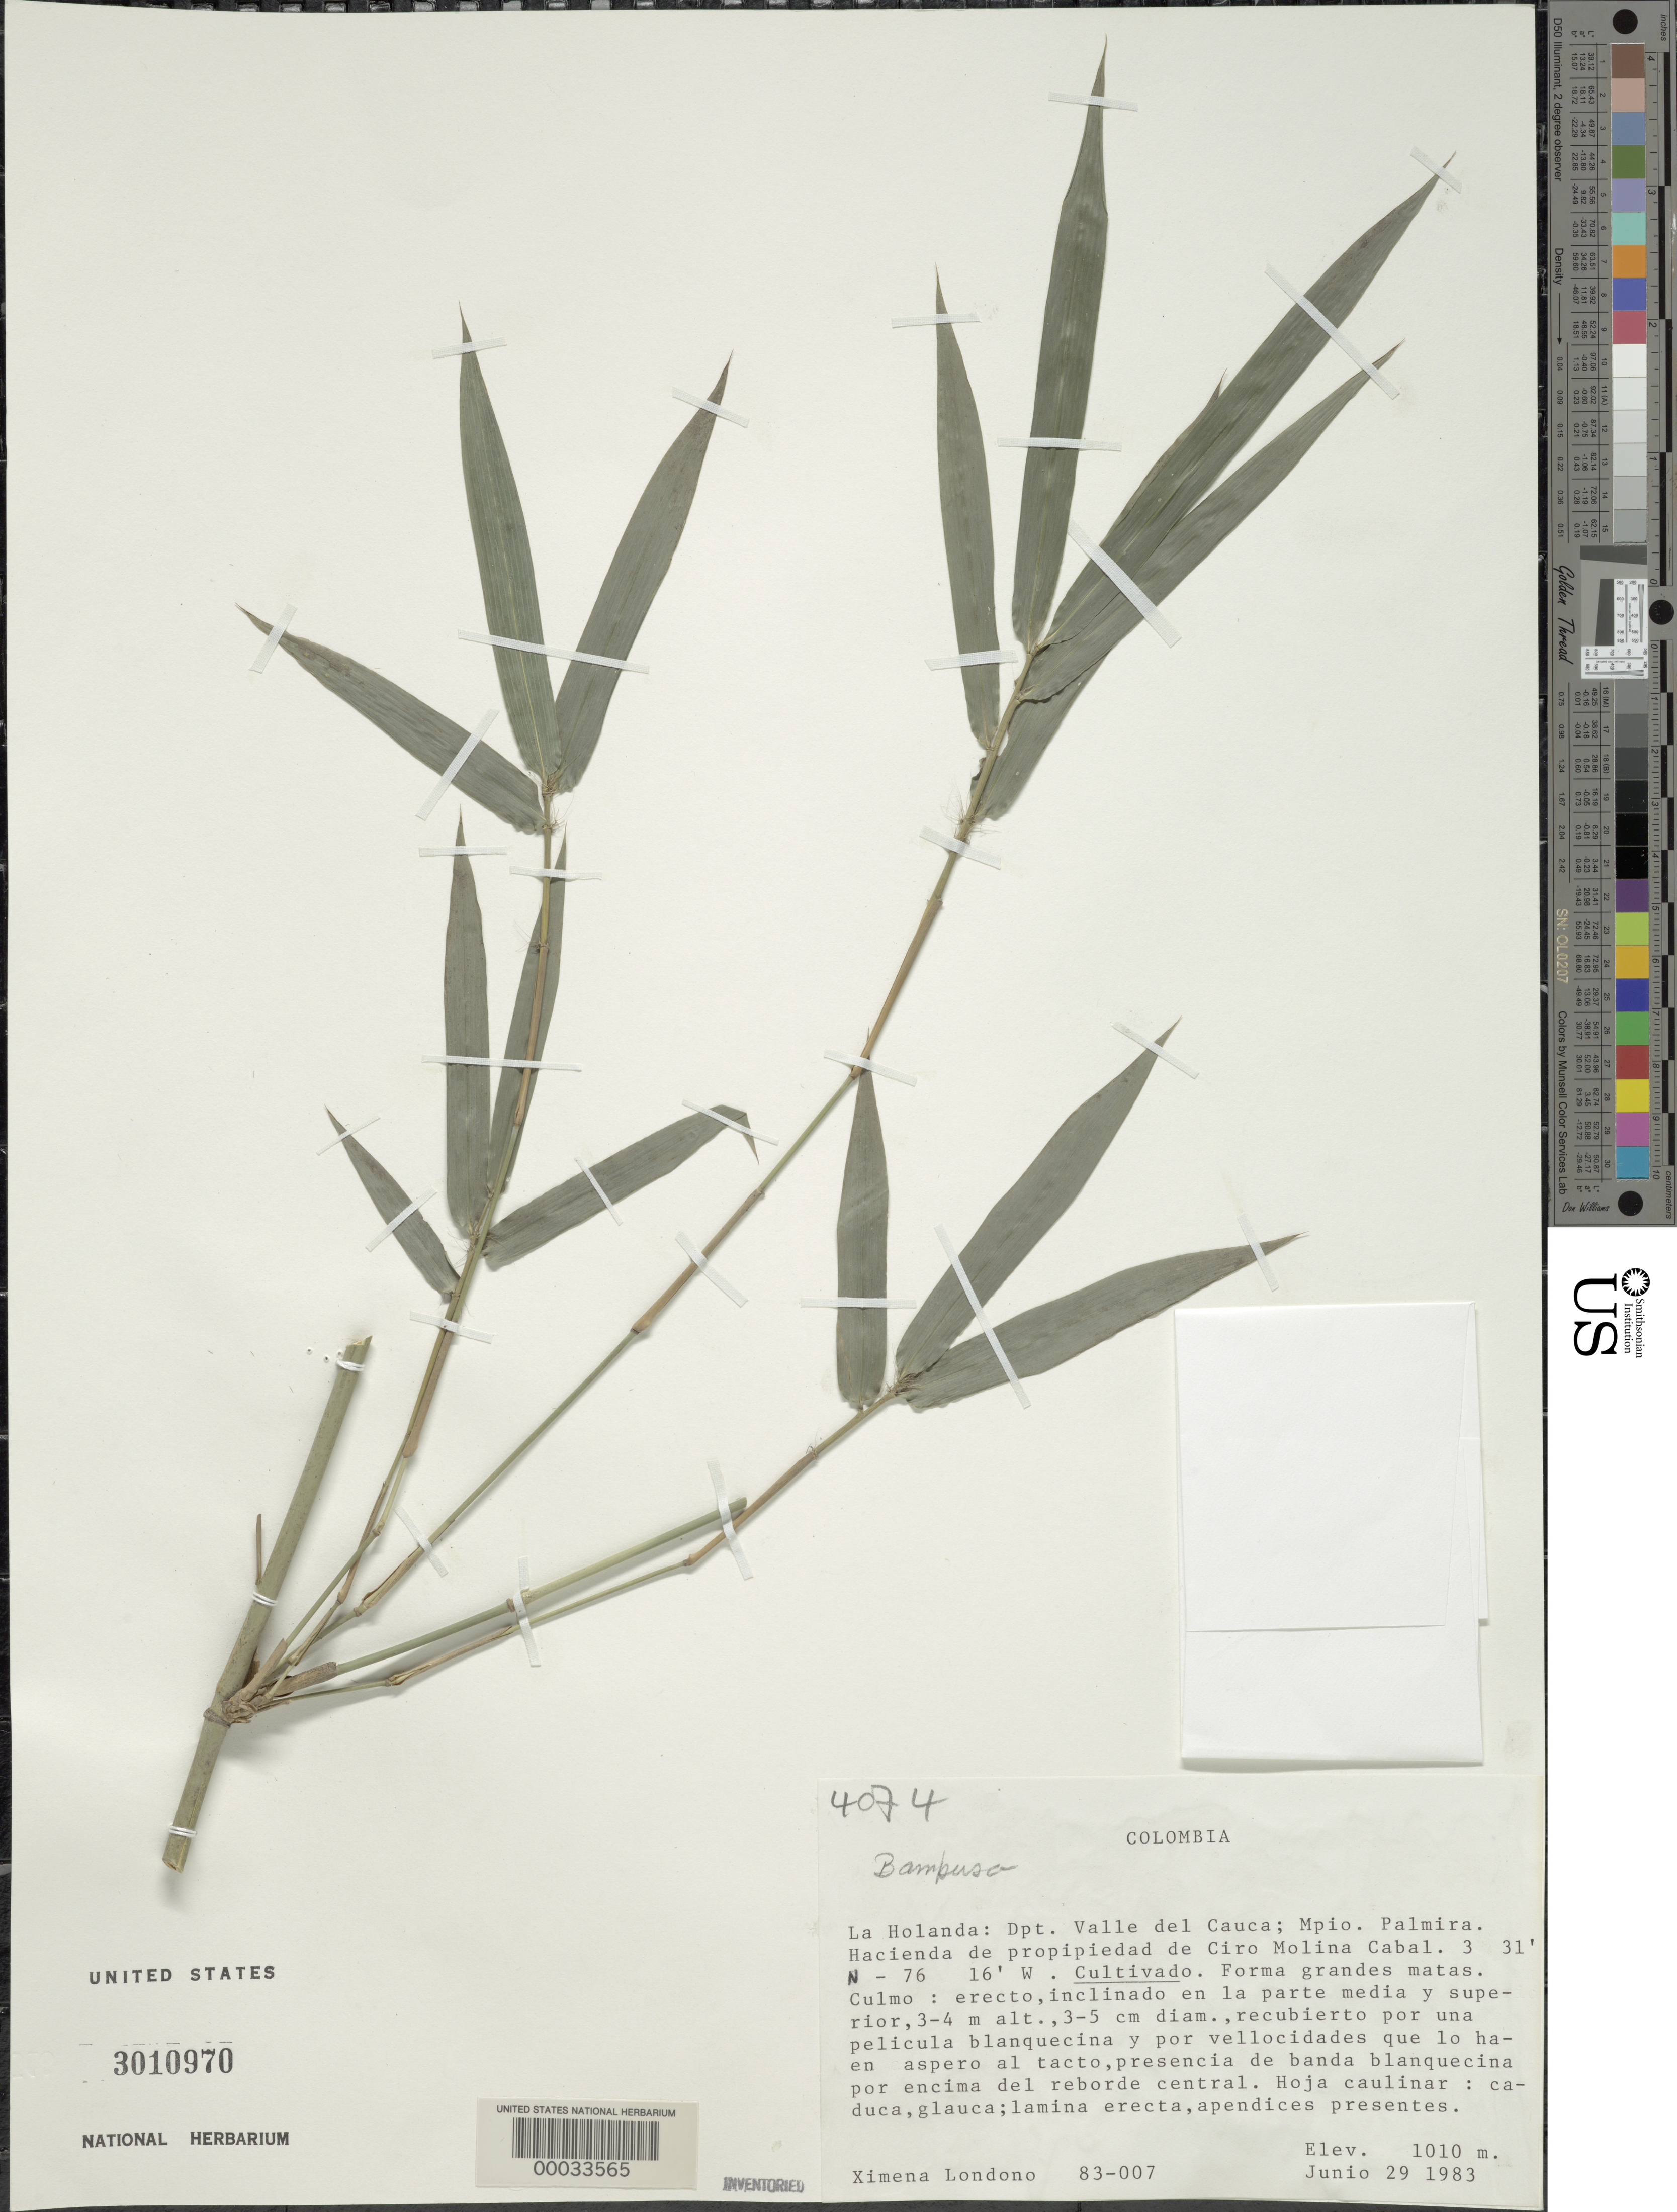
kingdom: Plantae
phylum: Tracheophyta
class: Liliopsida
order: Poales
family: Poaceae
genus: Bambusa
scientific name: Bambusa sp.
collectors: X. Londoño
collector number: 83-007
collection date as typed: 28 Jun 1983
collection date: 1983-06-28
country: Colombia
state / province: Cauca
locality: La Holanda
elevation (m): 1010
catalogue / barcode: US 3010970